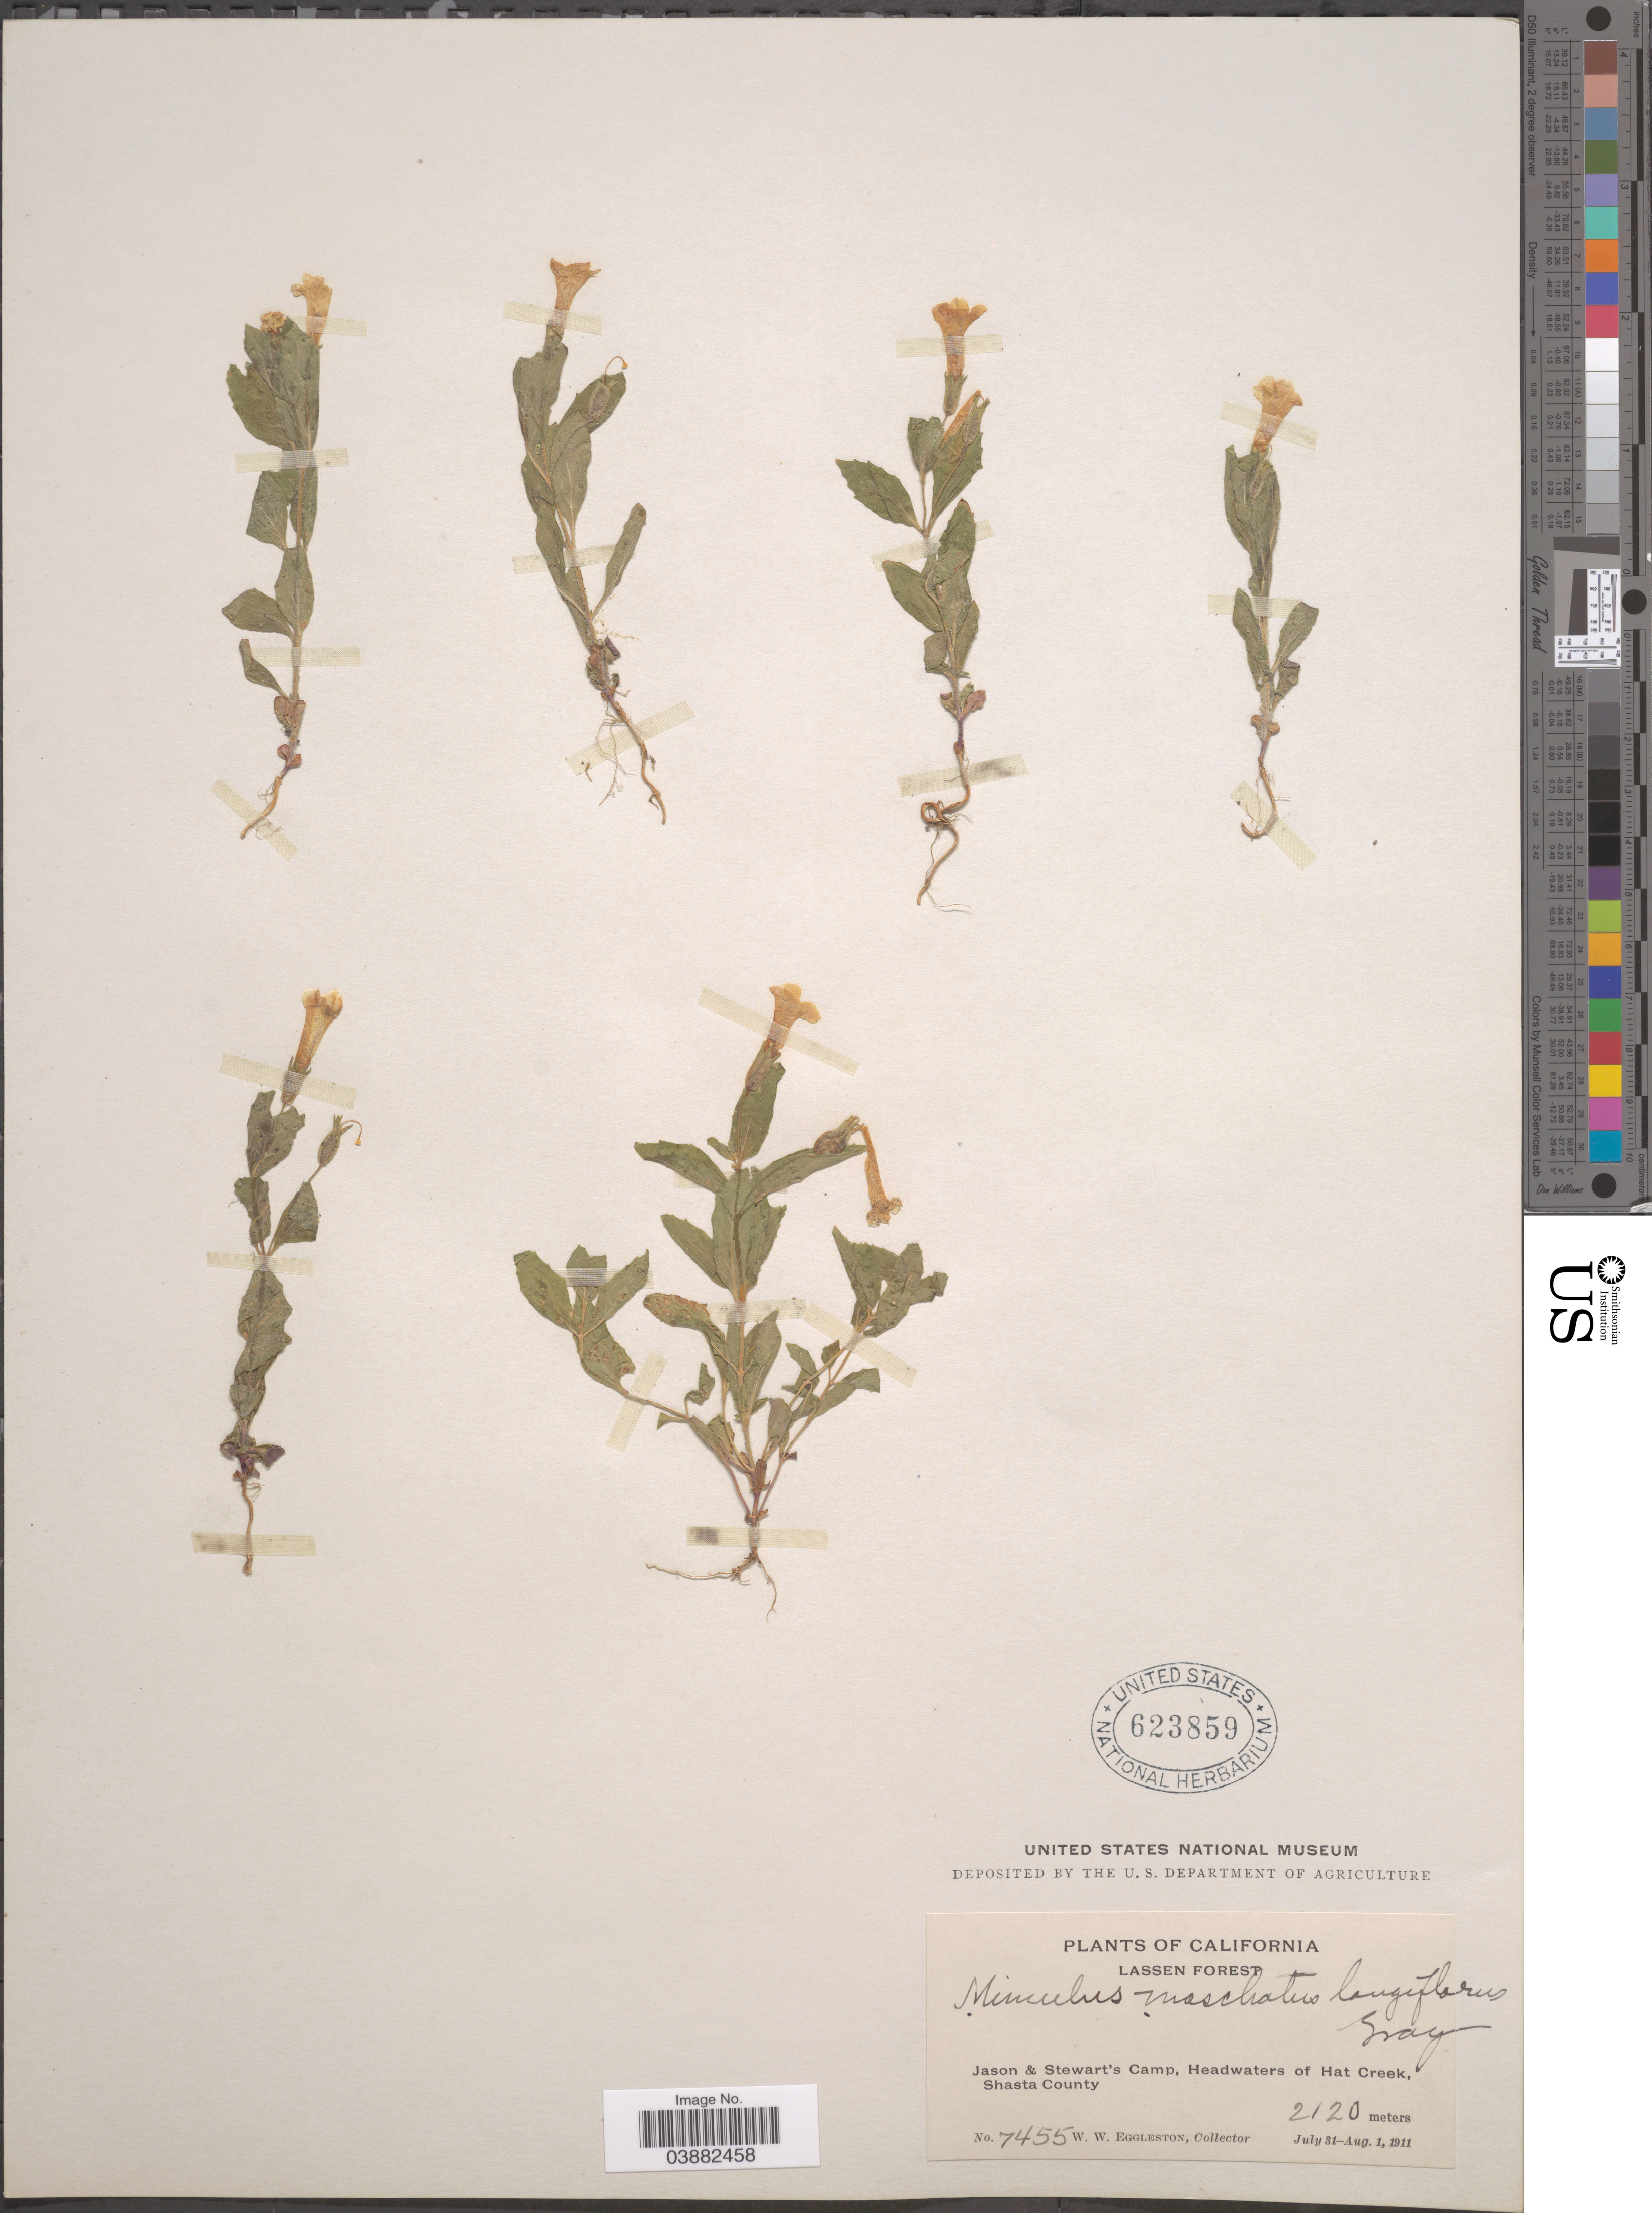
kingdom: Plantae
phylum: Tracheophyta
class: Magnoliopsida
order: Lamiales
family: Phrymaceae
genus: Mimulus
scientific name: Mimulus moniliformis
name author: Greene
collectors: W. W. Eggleston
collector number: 7455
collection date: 1911-07-31/1911-08-01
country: United States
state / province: California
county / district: Shasta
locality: Lassen Forest. Jason & Stewart's Camp, Headwaters of Hat Creek, Shasta County.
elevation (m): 2120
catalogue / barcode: US 623859